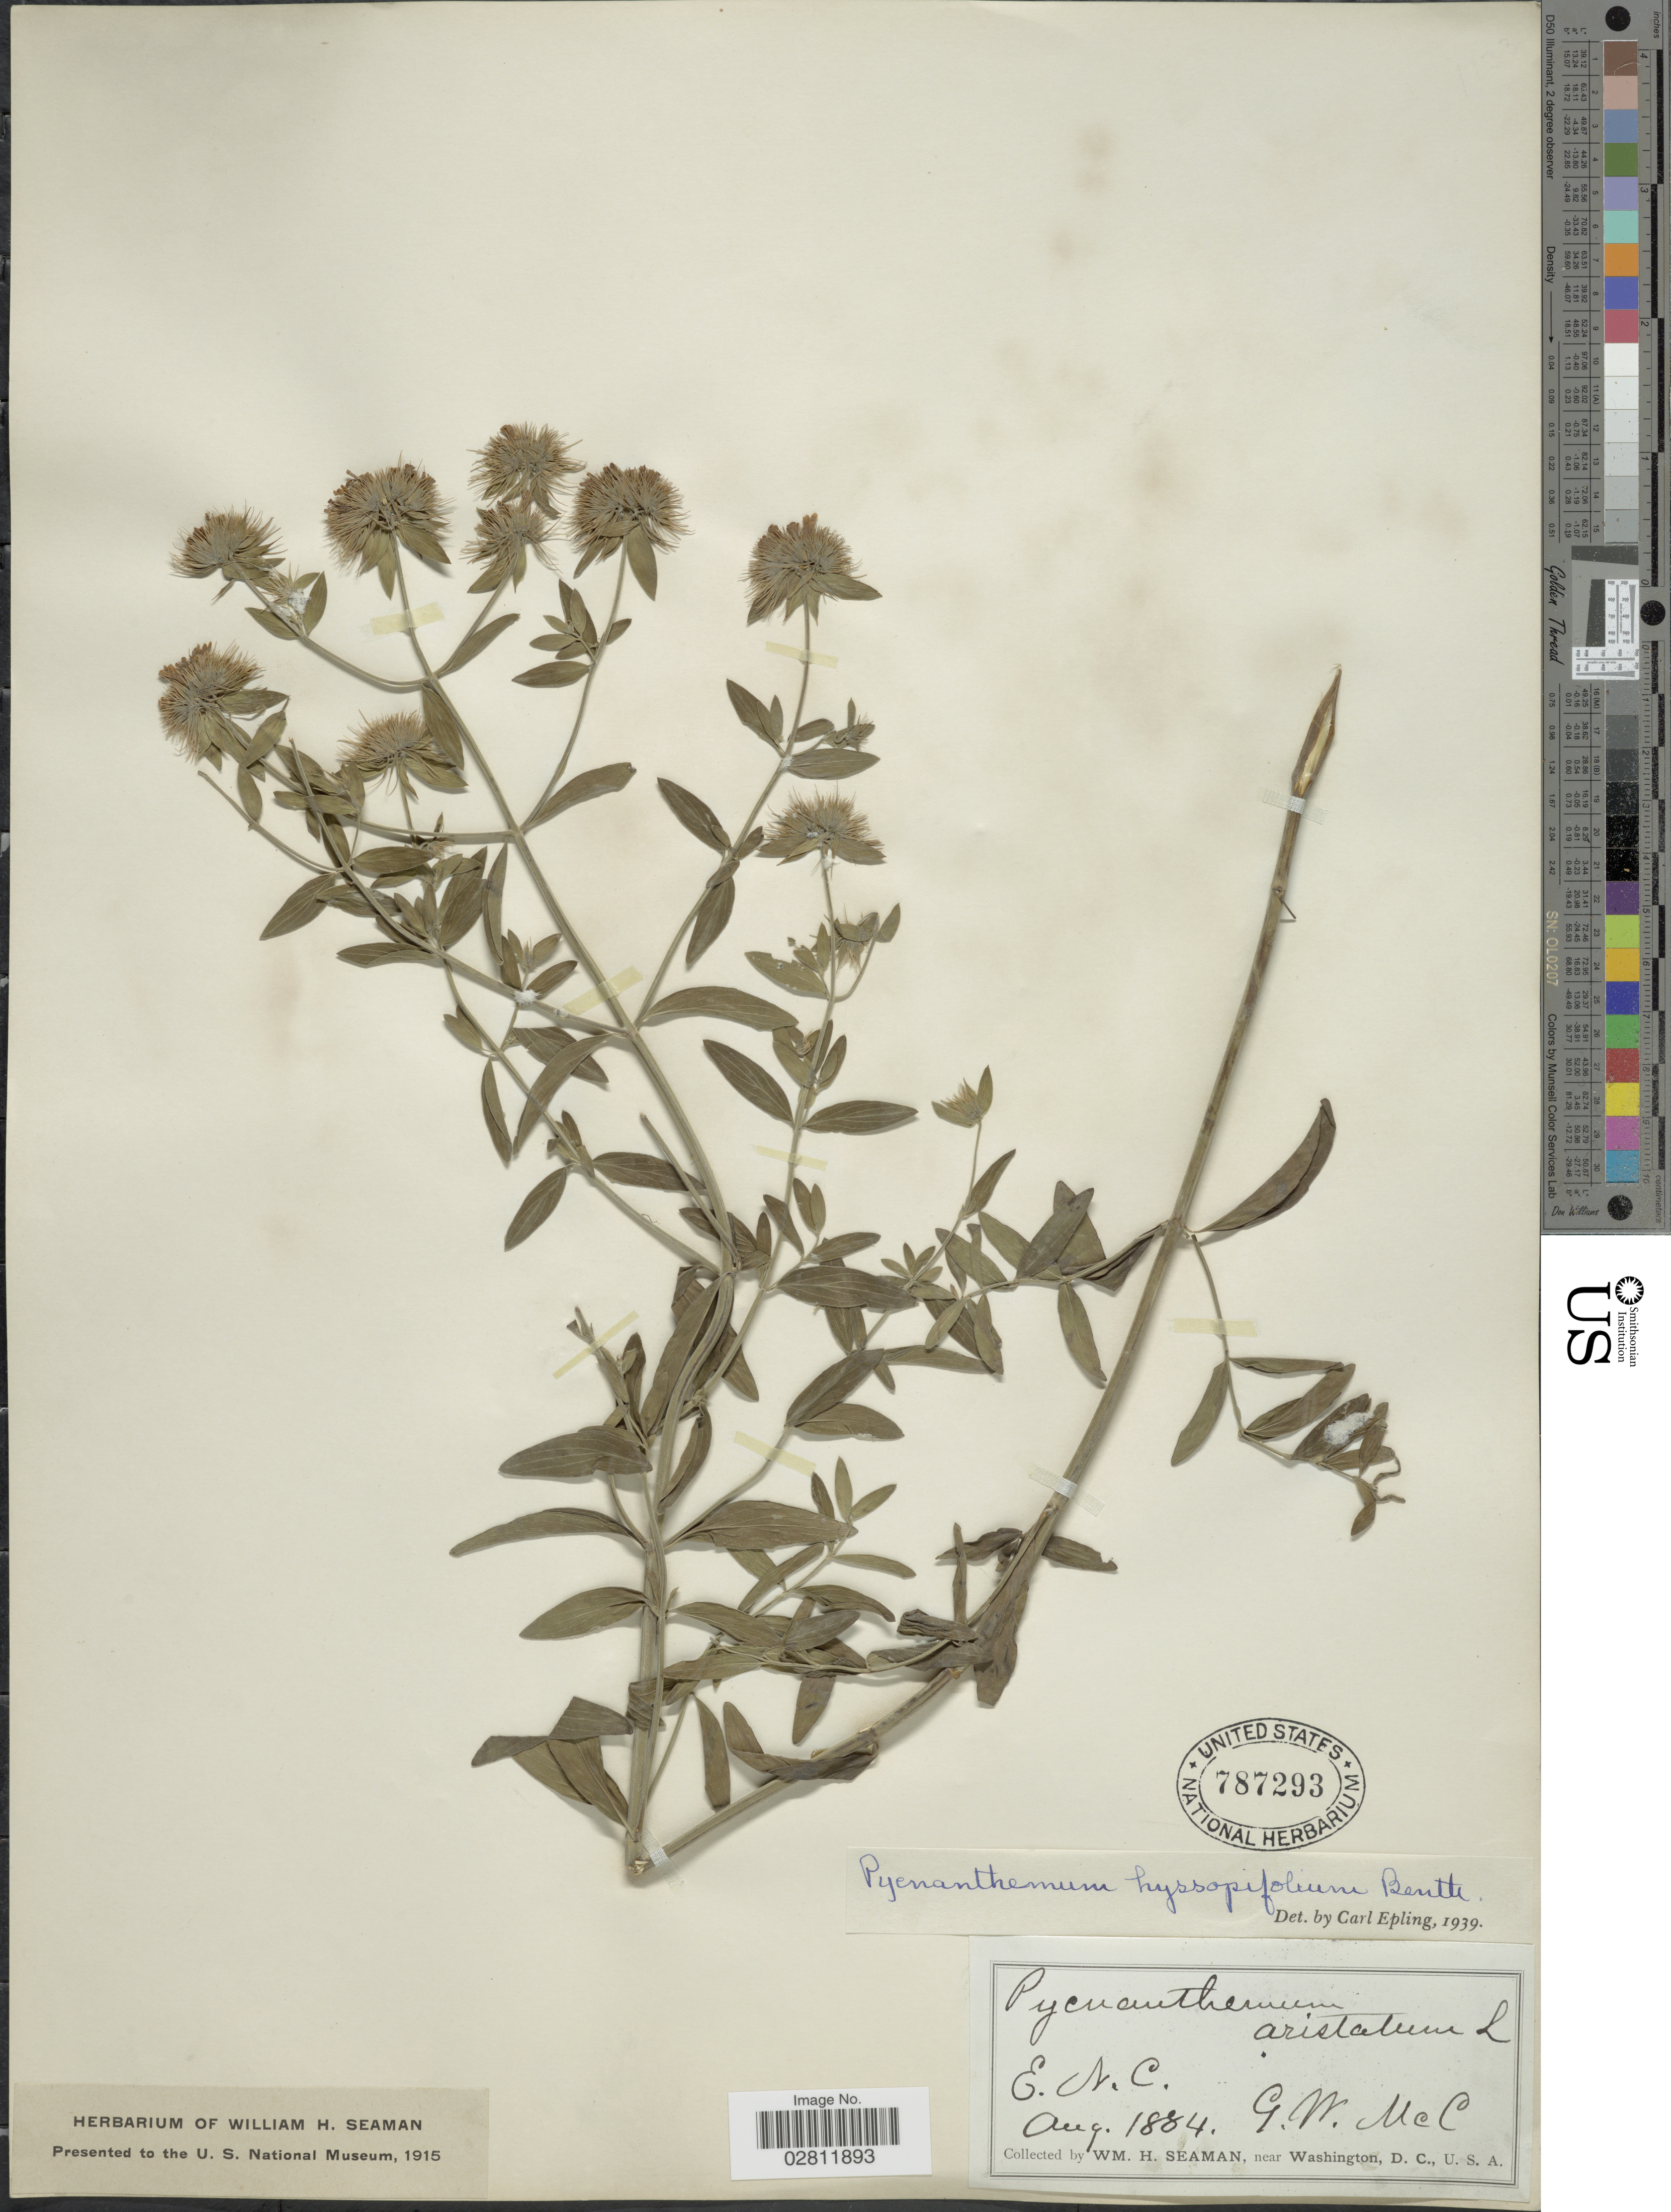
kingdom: Plantae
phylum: Tracheophyta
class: Magnoliopsida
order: Lamiales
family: Lamiaceae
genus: Pycnanthemum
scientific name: Pycnanthemum flexuosum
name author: (Walter) Britton, Stearns & Poggenb.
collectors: W. Seaman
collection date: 1884-08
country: United States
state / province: North Carolina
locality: E. N.C. G.W. McC.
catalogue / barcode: US 787293